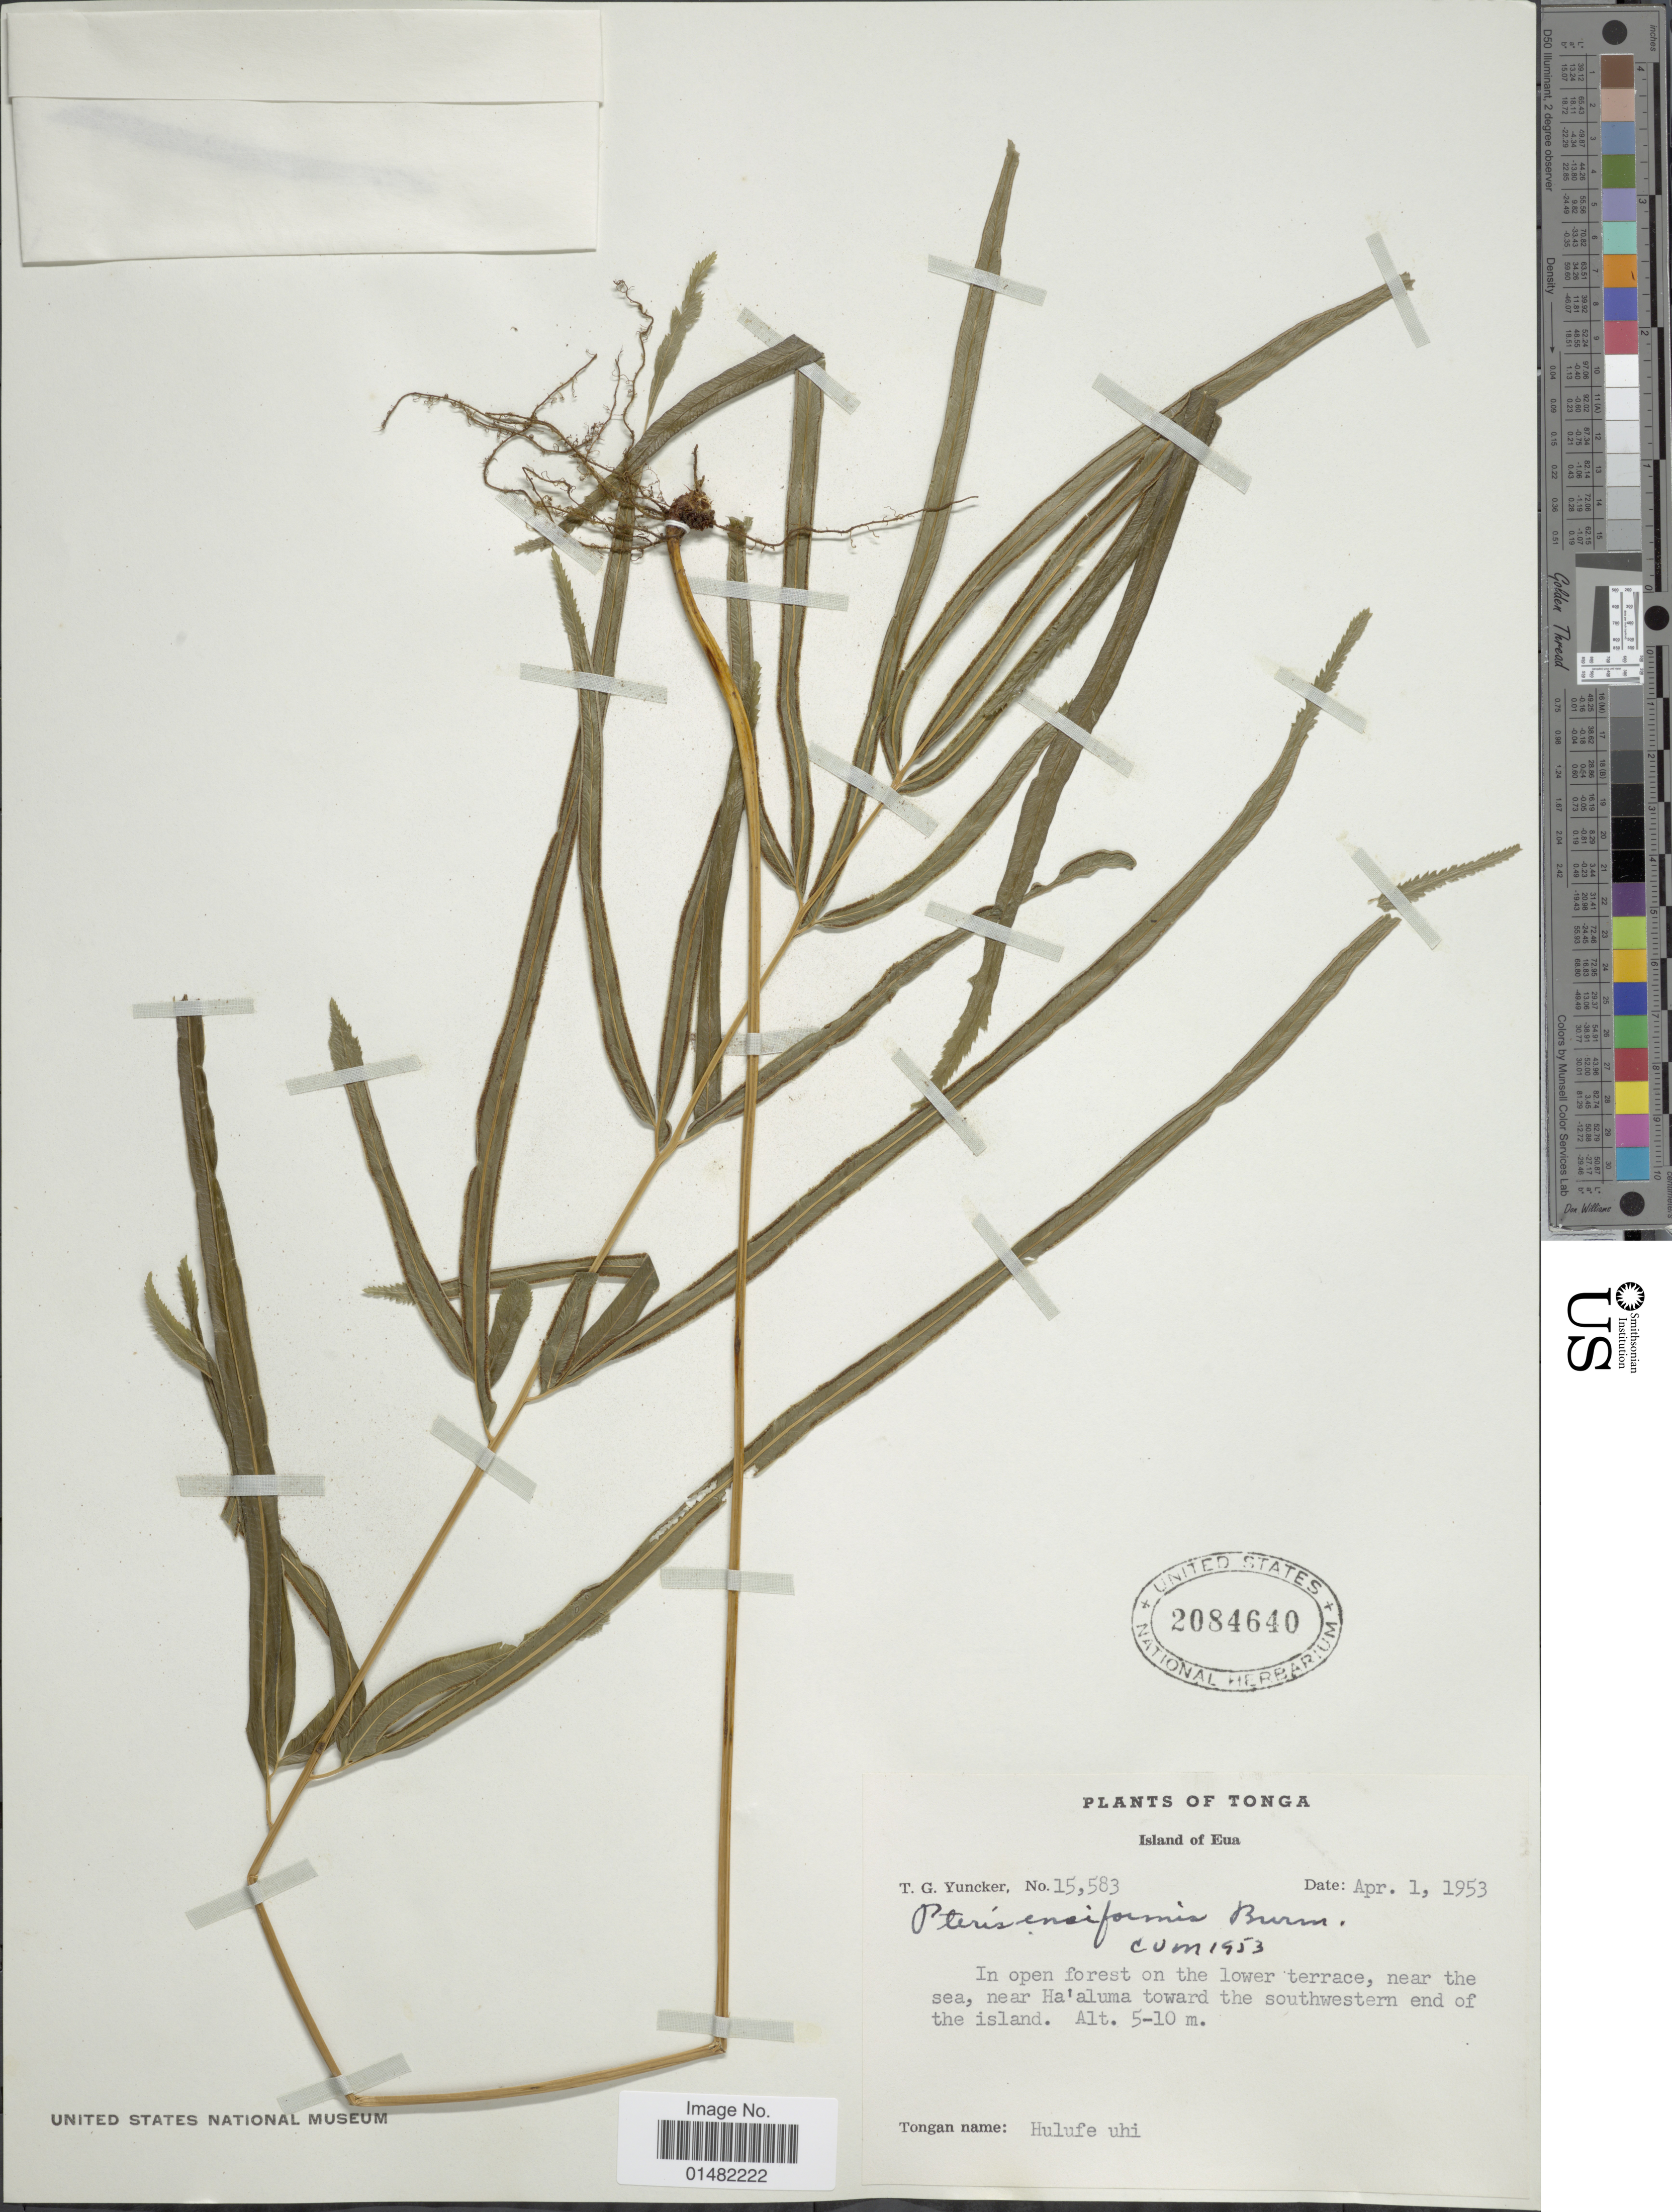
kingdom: Plantae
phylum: Tracheophyta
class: Polypodiopsida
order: Polypodiales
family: Pteridaceae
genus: Pteris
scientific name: Pteris ensiformis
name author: Burm. f.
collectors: T. G. Yuncker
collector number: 15583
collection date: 1953-04-01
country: Tonga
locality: Island of Eua, in open forest on the lower terrace, near the sea, near Ha' aluma toward the southwestern end of the island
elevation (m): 5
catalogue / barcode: US 2084640